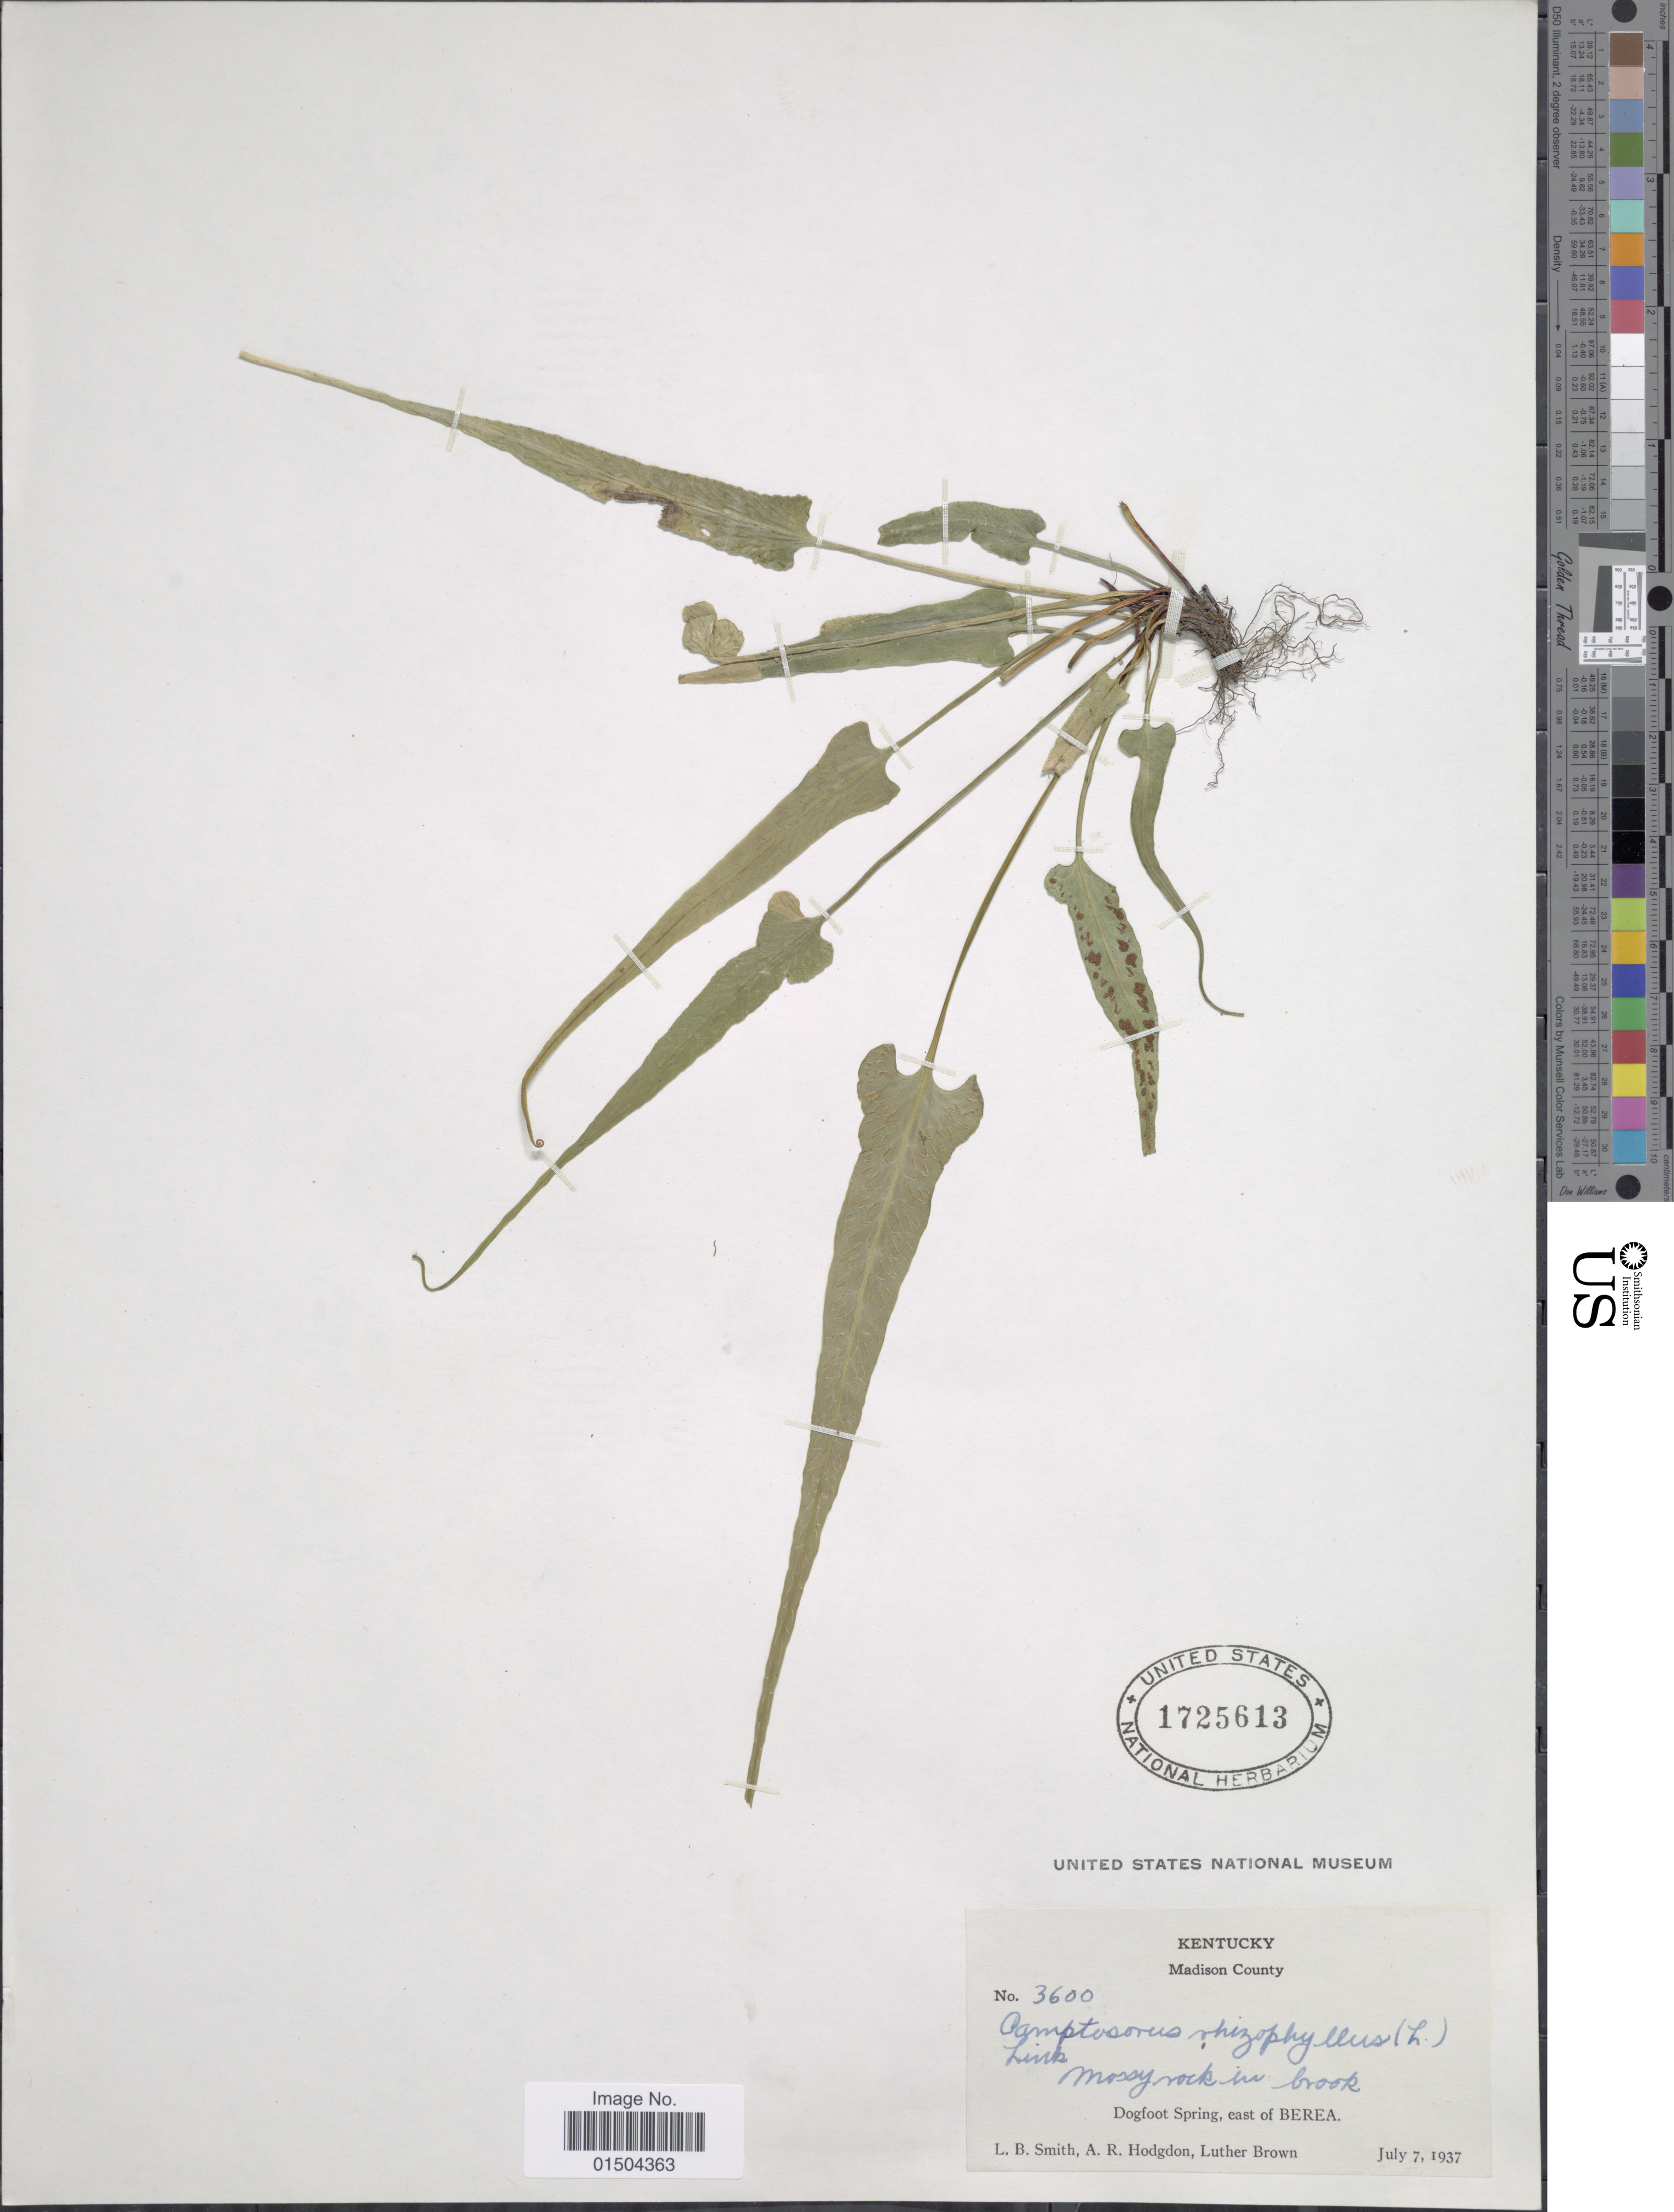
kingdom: Plantae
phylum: Tracheophyta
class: Polypodiopsida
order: Polypodiales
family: Aspleniaceae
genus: Asplenium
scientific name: Asplenium rhizophyllum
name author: L.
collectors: L. Smith, A. R. Hodgdon & L. Brown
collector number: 3600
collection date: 1937-07-07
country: United States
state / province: Kentucky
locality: Madison County. Mossy rock in brook Dogfoot Spring, east of Berea.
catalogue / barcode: US 1725613